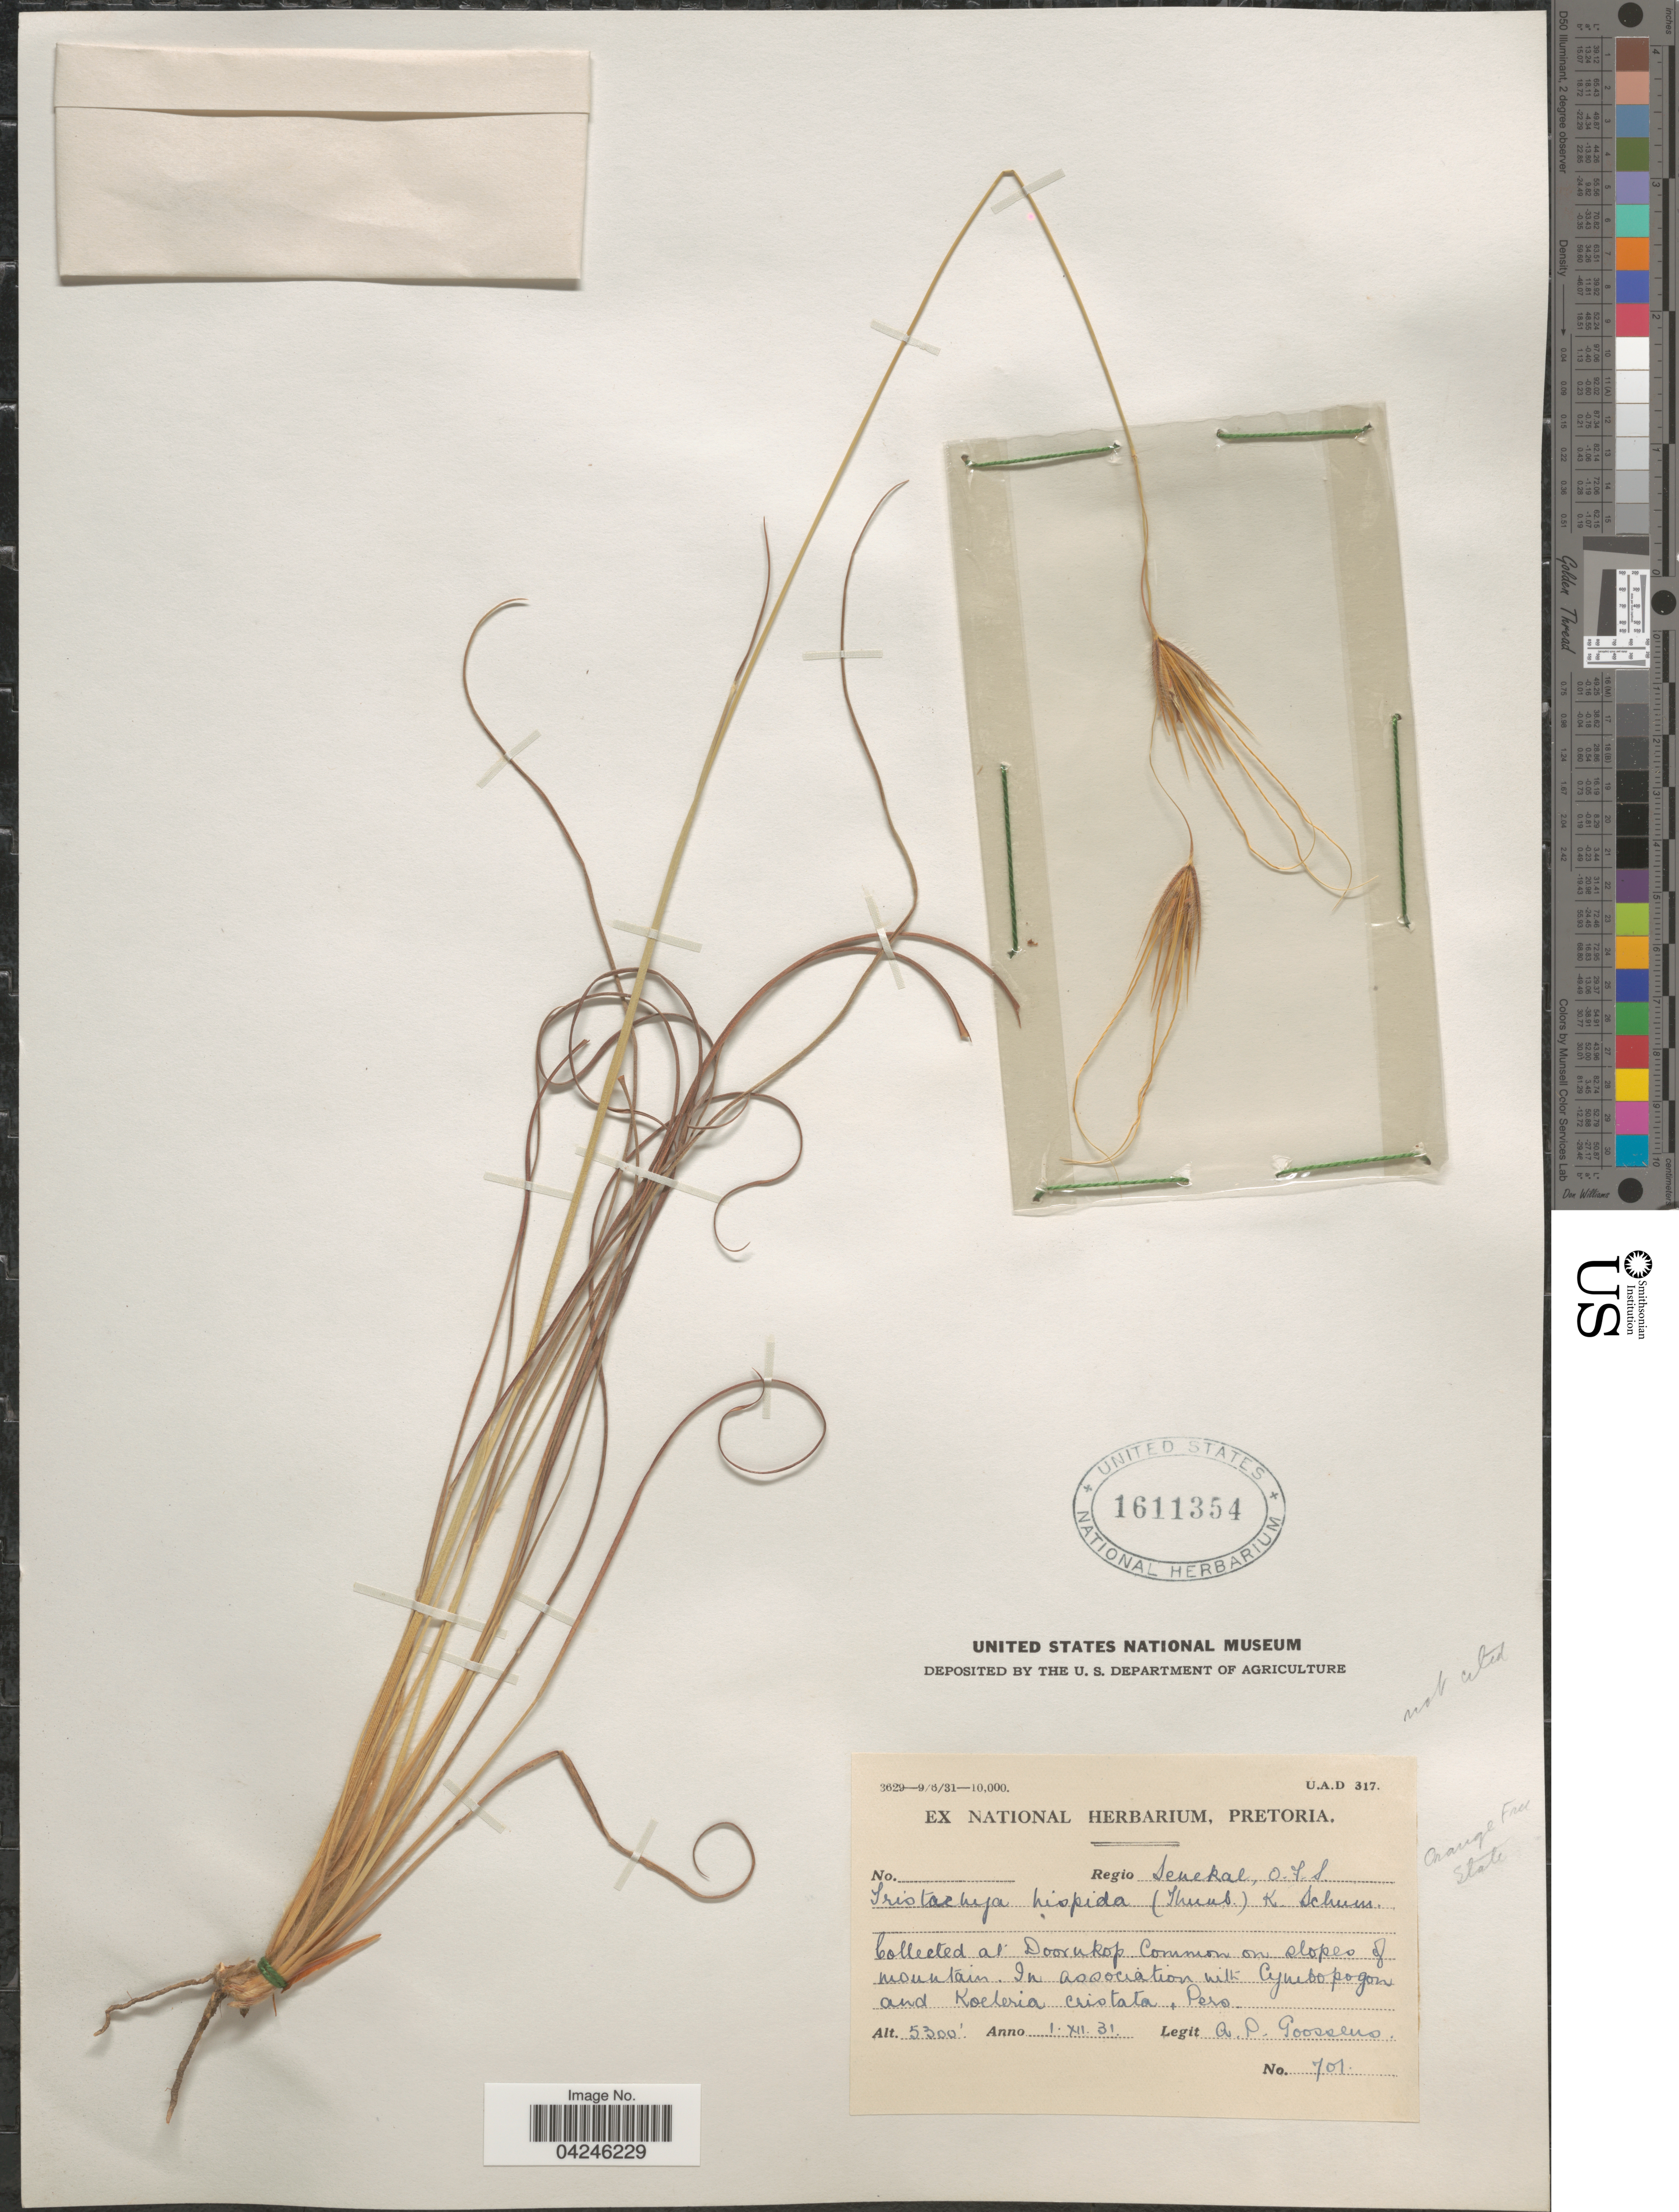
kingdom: Plantae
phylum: Tracheophyta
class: Liliopsida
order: Poales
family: Poaceae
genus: Tristachya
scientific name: Tristachya leucothrix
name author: Trin. ex Nees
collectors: A. P. G. Goossens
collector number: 701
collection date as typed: Transcribed d/m/y: 1/12/31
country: South Africa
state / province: Free State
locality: Regio Senekal, O.F.S. At Doornkop. common on slopes of mountain. Orange Free State.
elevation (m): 1615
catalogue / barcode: US 1611354